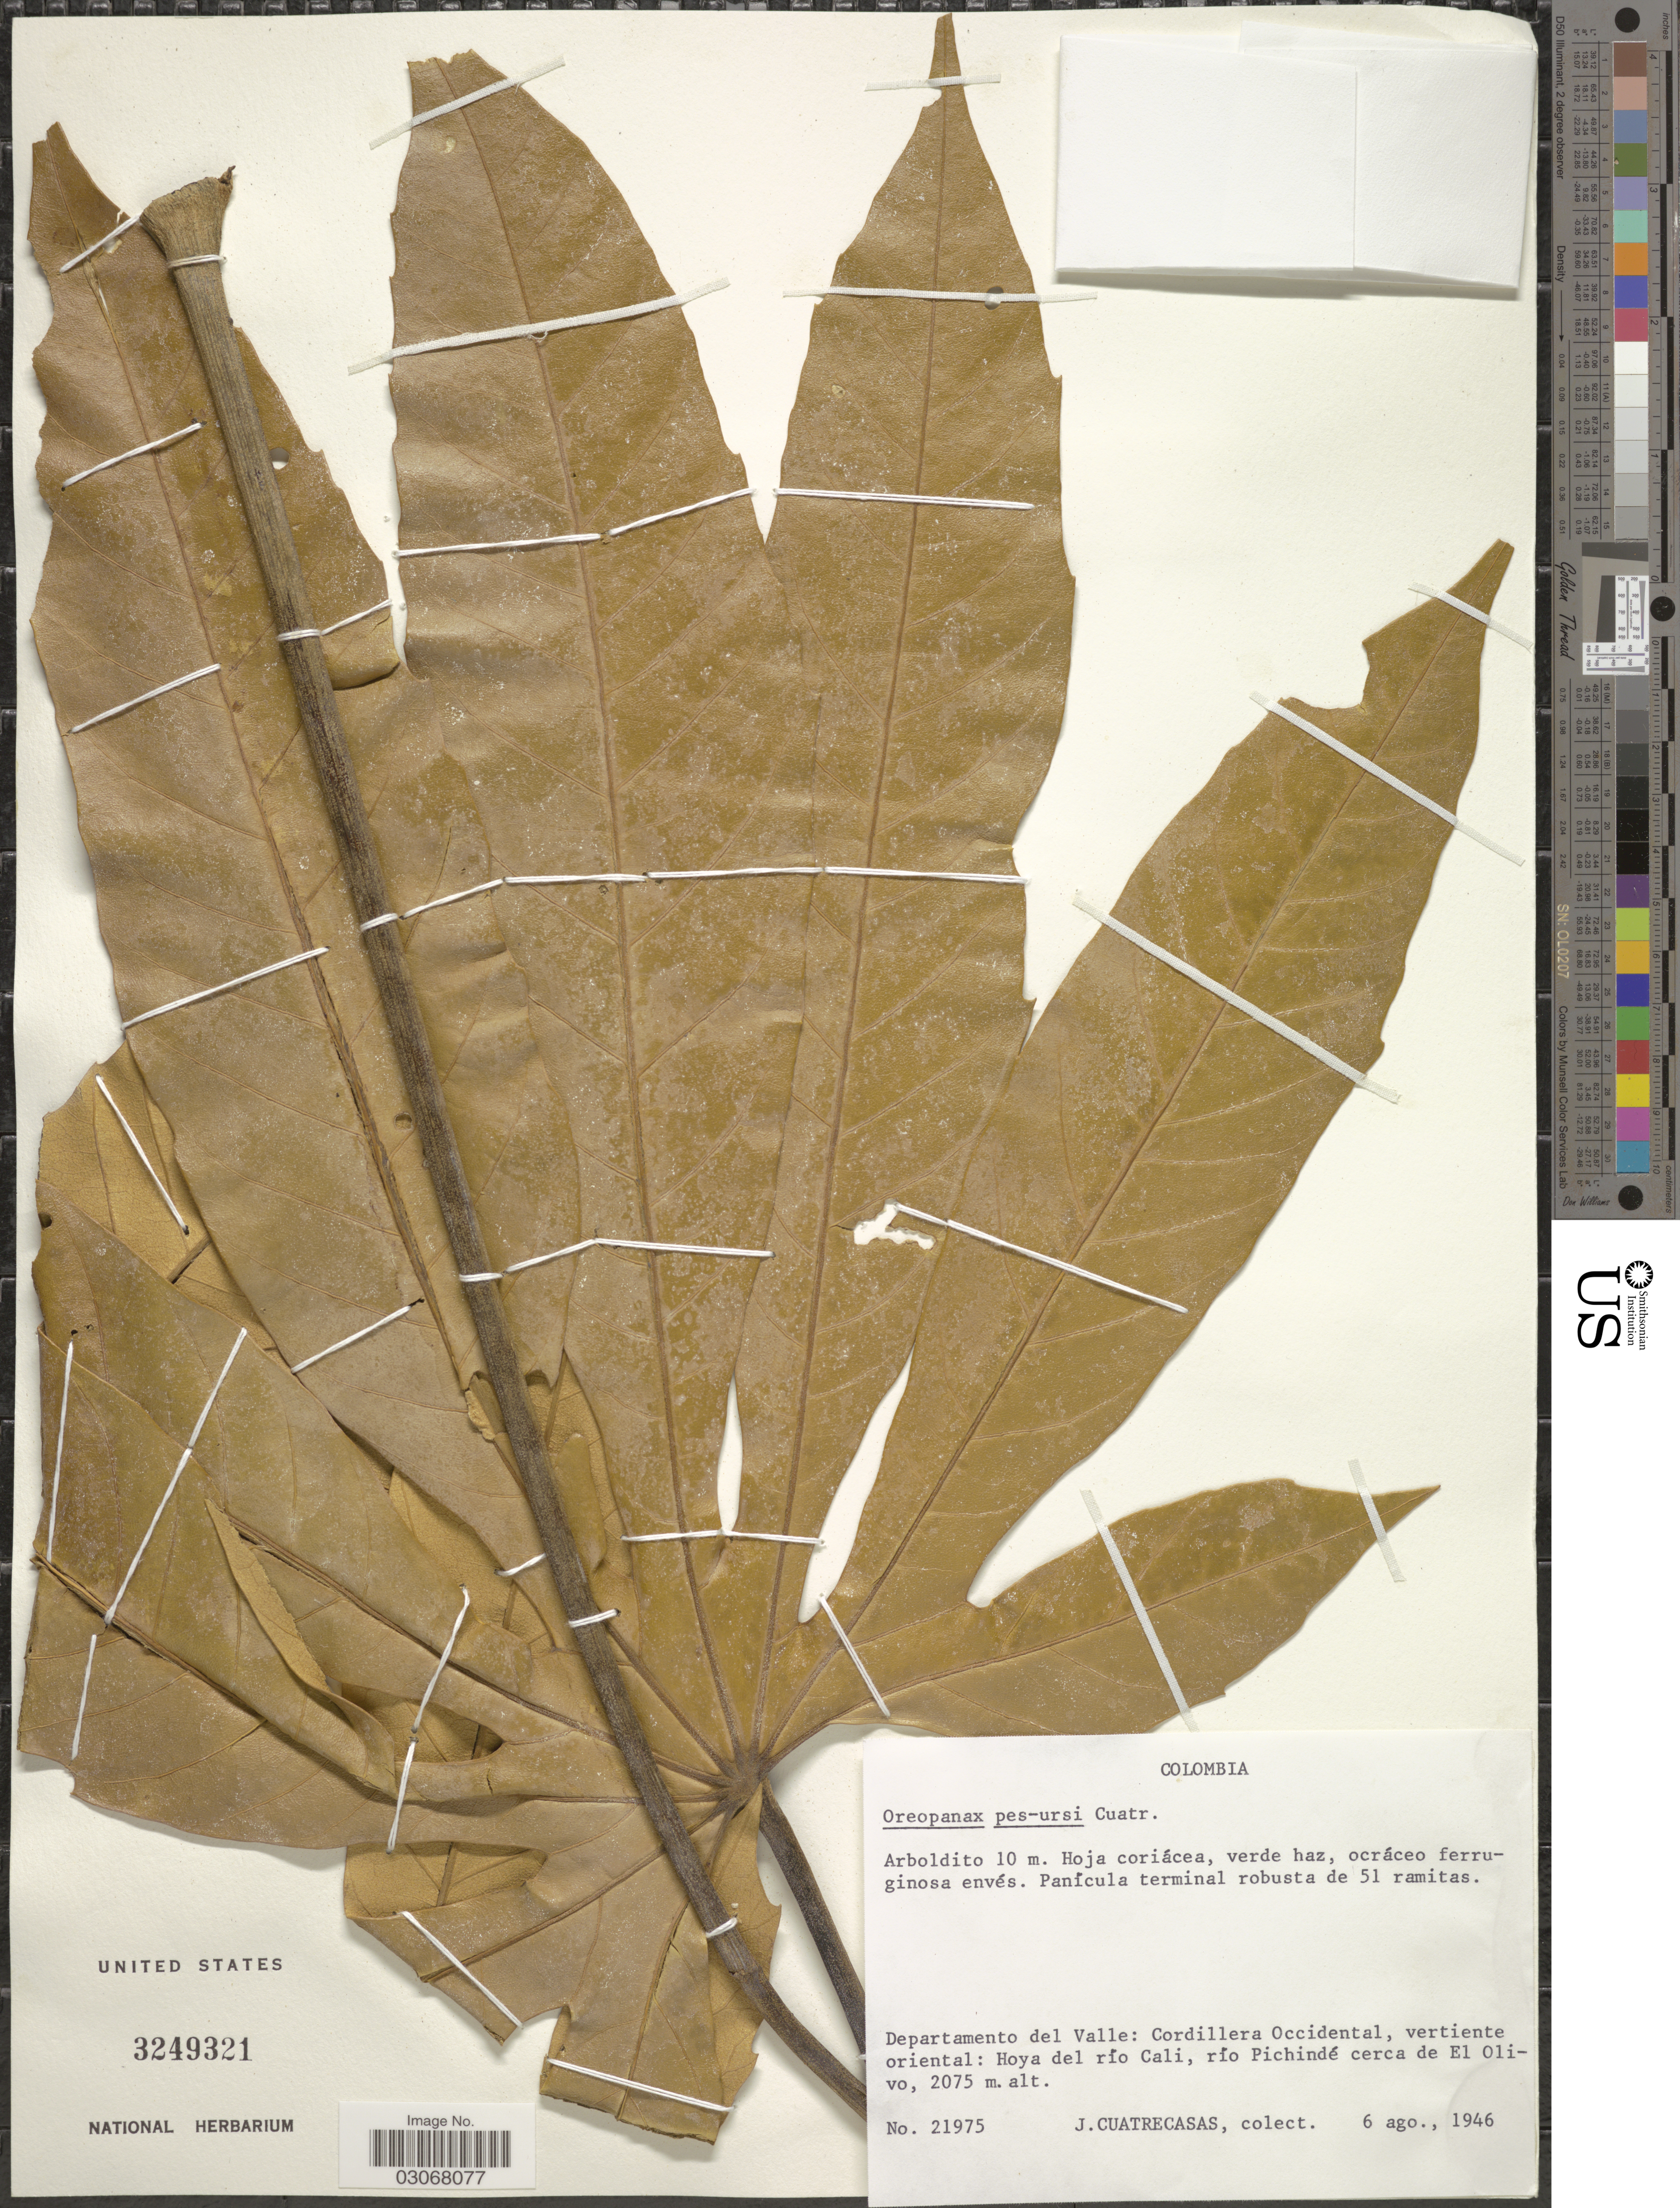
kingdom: Plantae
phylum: Tracheophyta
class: Magnoliopsida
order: Apiales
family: Araliaceae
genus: Oreopanax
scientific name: Oreopanax pes-ursi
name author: Cuatrec.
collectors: J. Cuatrecasas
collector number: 21975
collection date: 1946-08-06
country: Colombia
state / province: Valle del Cauca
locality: Departamento del Valle: Cordillera Occidental, vertiente oriental: Hoya del río Cali, río Pichindé cerca de El Olivo.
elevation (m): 2075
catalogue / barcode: US 3249321